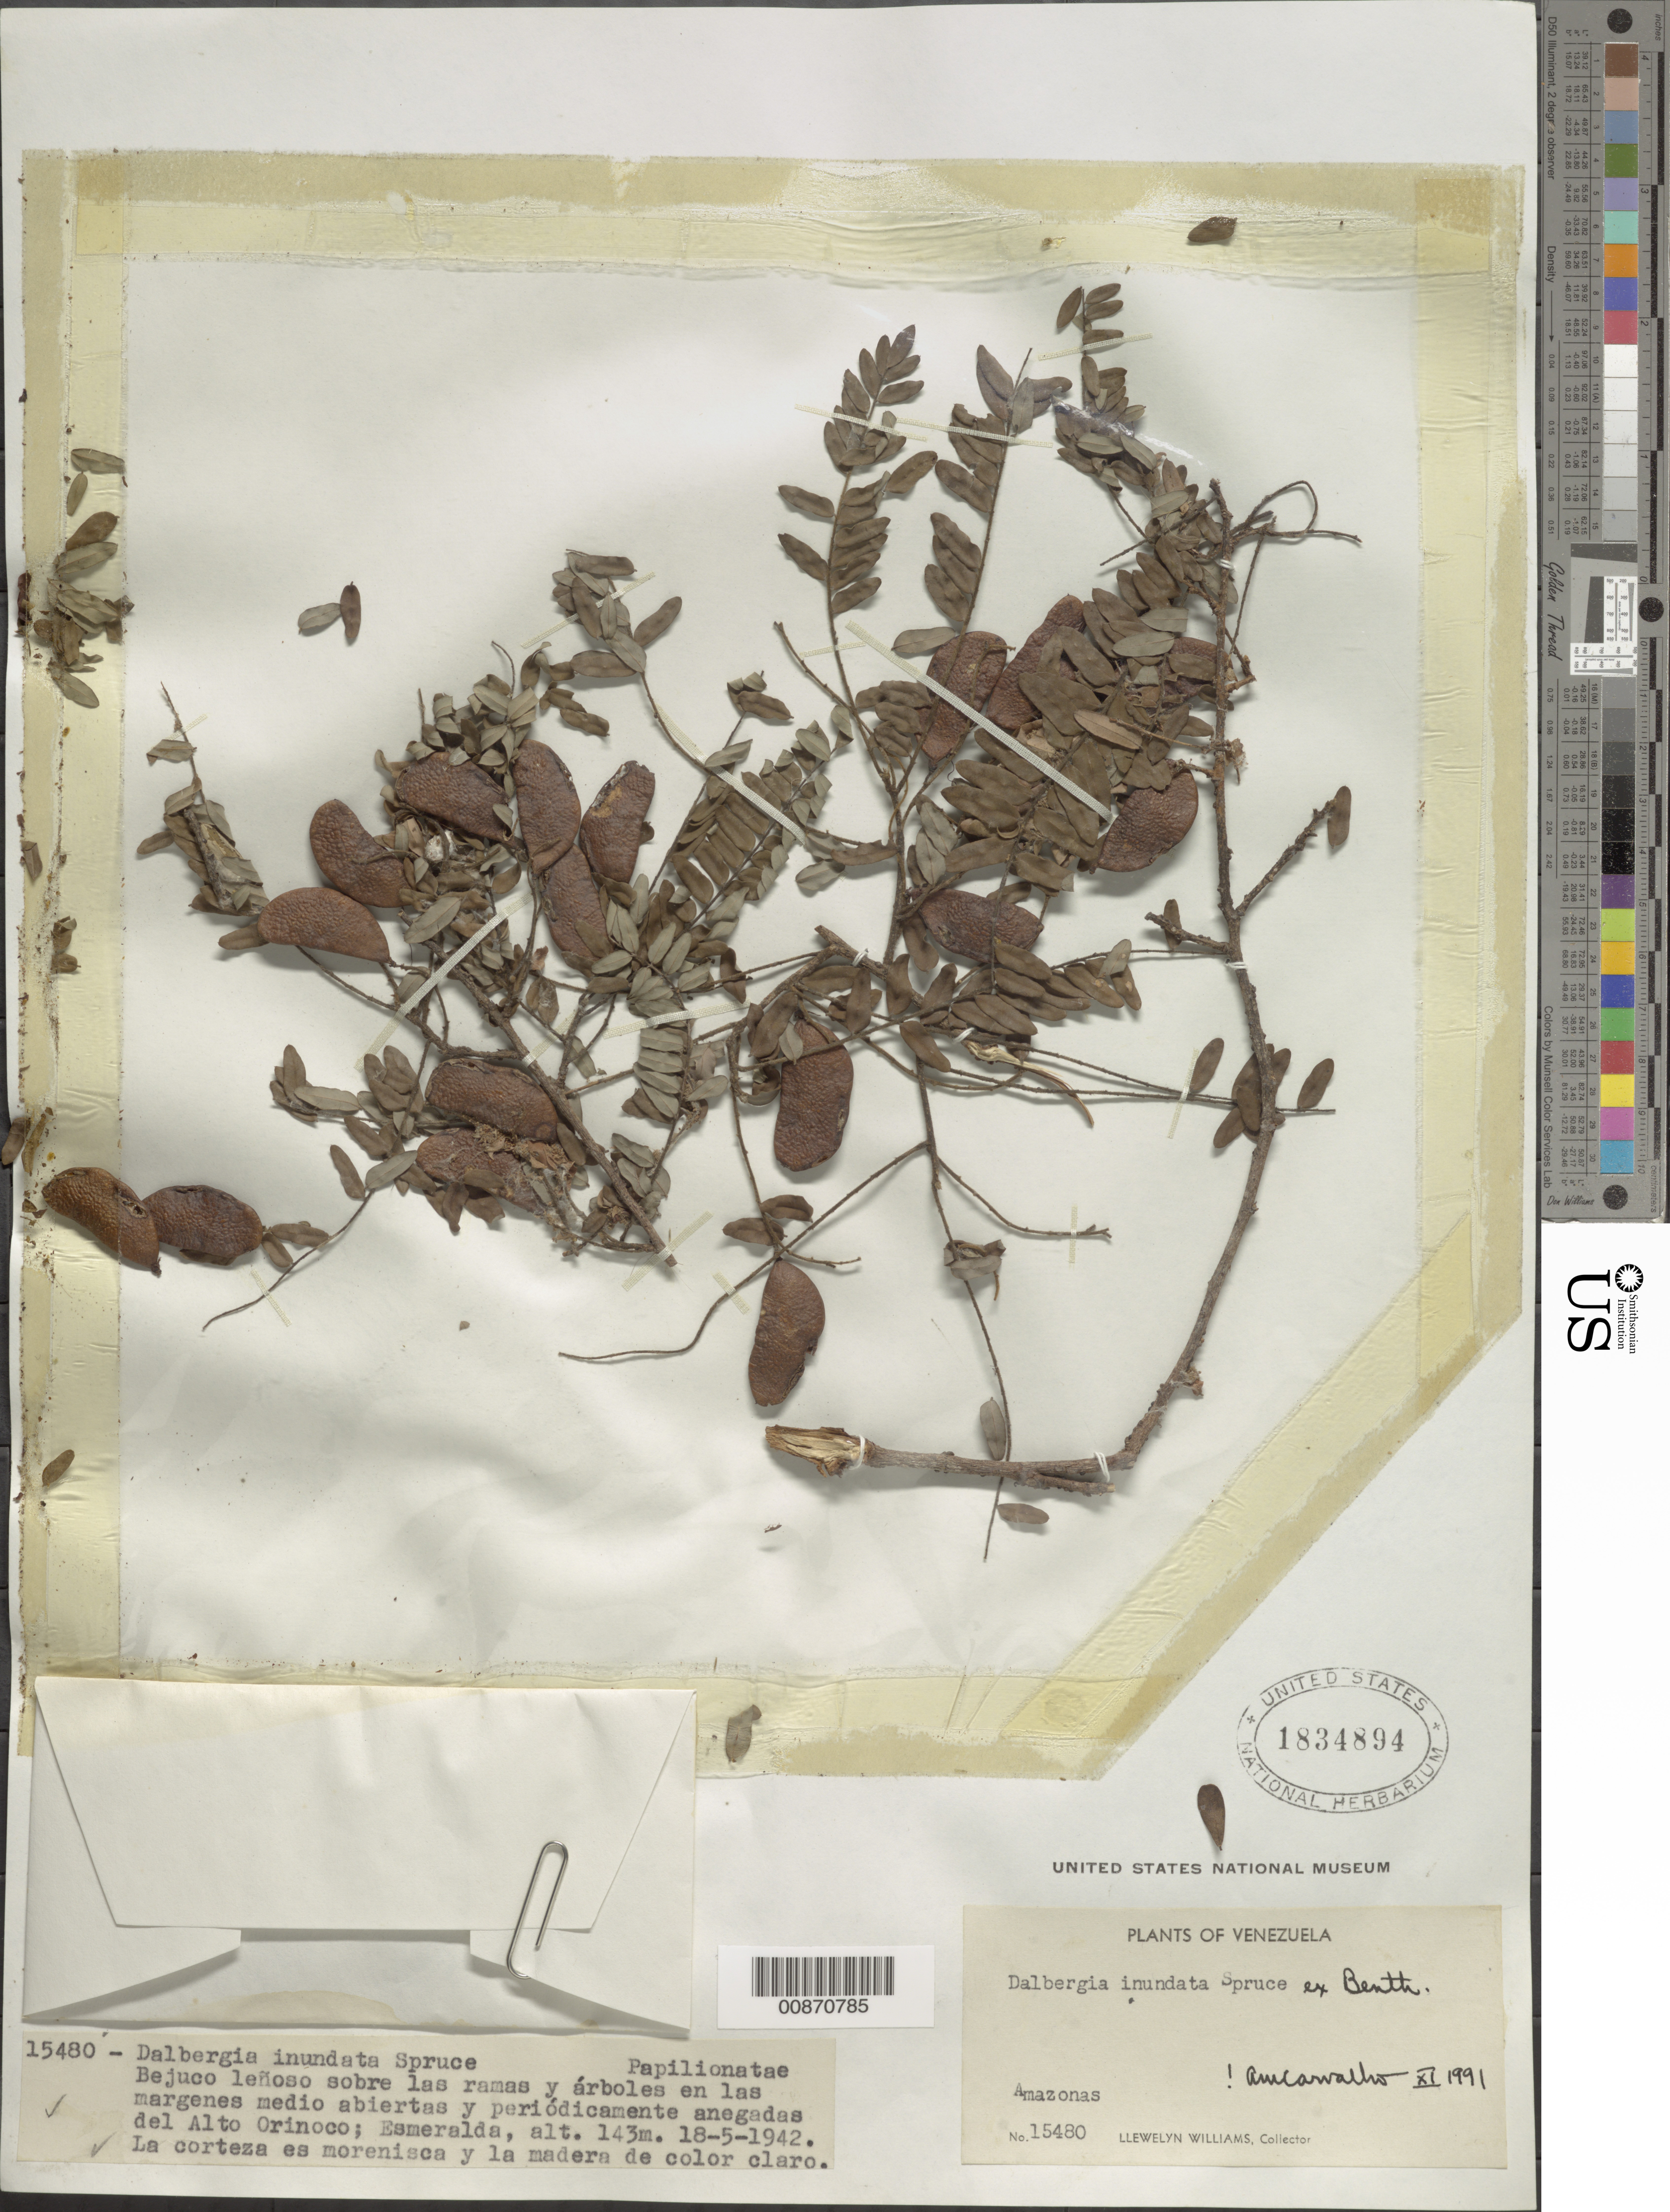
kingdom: Plantae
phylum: Tracheophyta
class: Magnoliopsida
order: Fabales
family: Fabaceae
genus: Dalbergia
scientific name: Dalbergia inundata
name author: Benth.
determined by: Carvalho, A. M. V. de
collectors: Ll. Williams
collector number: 15480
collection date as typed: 18-May-42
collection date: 1942-05-18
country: Venezuela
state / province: Amazonas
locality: Esmeralda, Alto Orinoco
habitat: Sobre las ramas y arboles en las margenes medio abiertas y periodicamente anegadas del rio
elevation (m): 143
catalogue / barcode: US 1834894